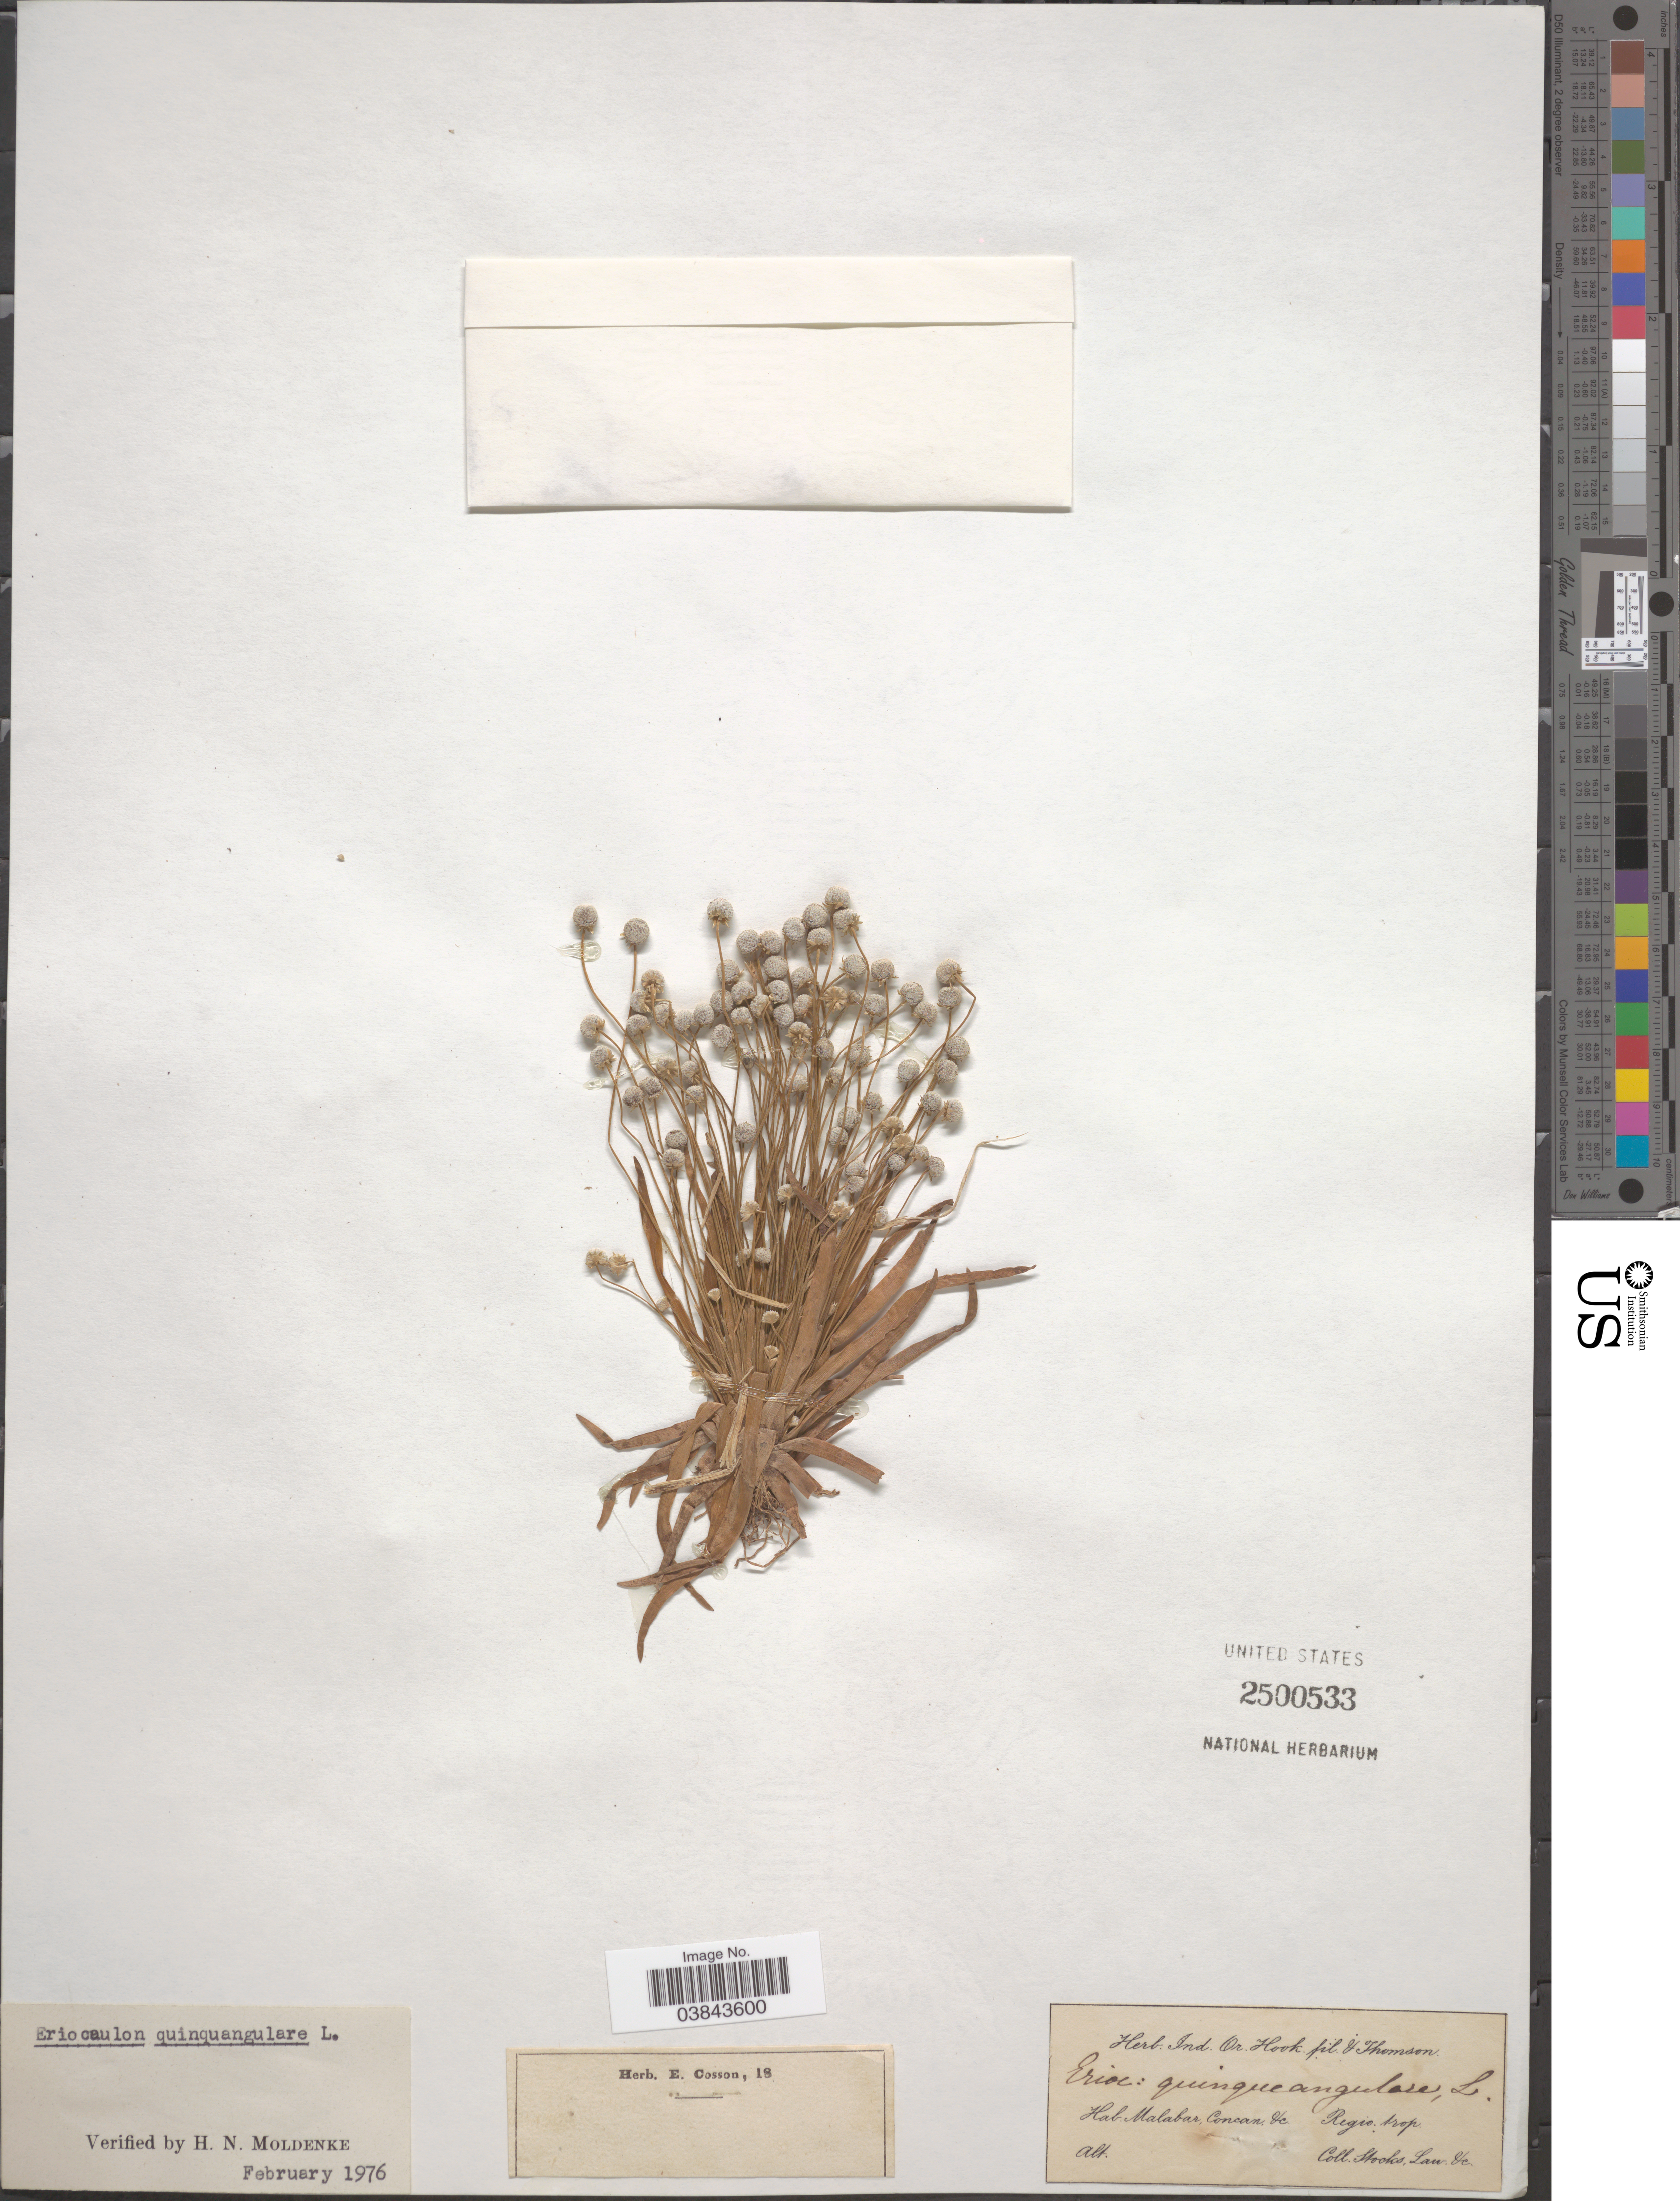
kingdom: Plantae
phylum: Tracheophyta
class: Liliopsida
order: Poales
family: Eriocaulaceae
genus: Eriocaulon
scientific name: Eriocaulon quinquangulare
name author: L.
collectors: Stocks, -- & -. Law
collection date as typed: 18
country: India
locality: Malabar, Concan. Uc. [unsure placement] Regio trop.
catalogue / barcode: US 2500533